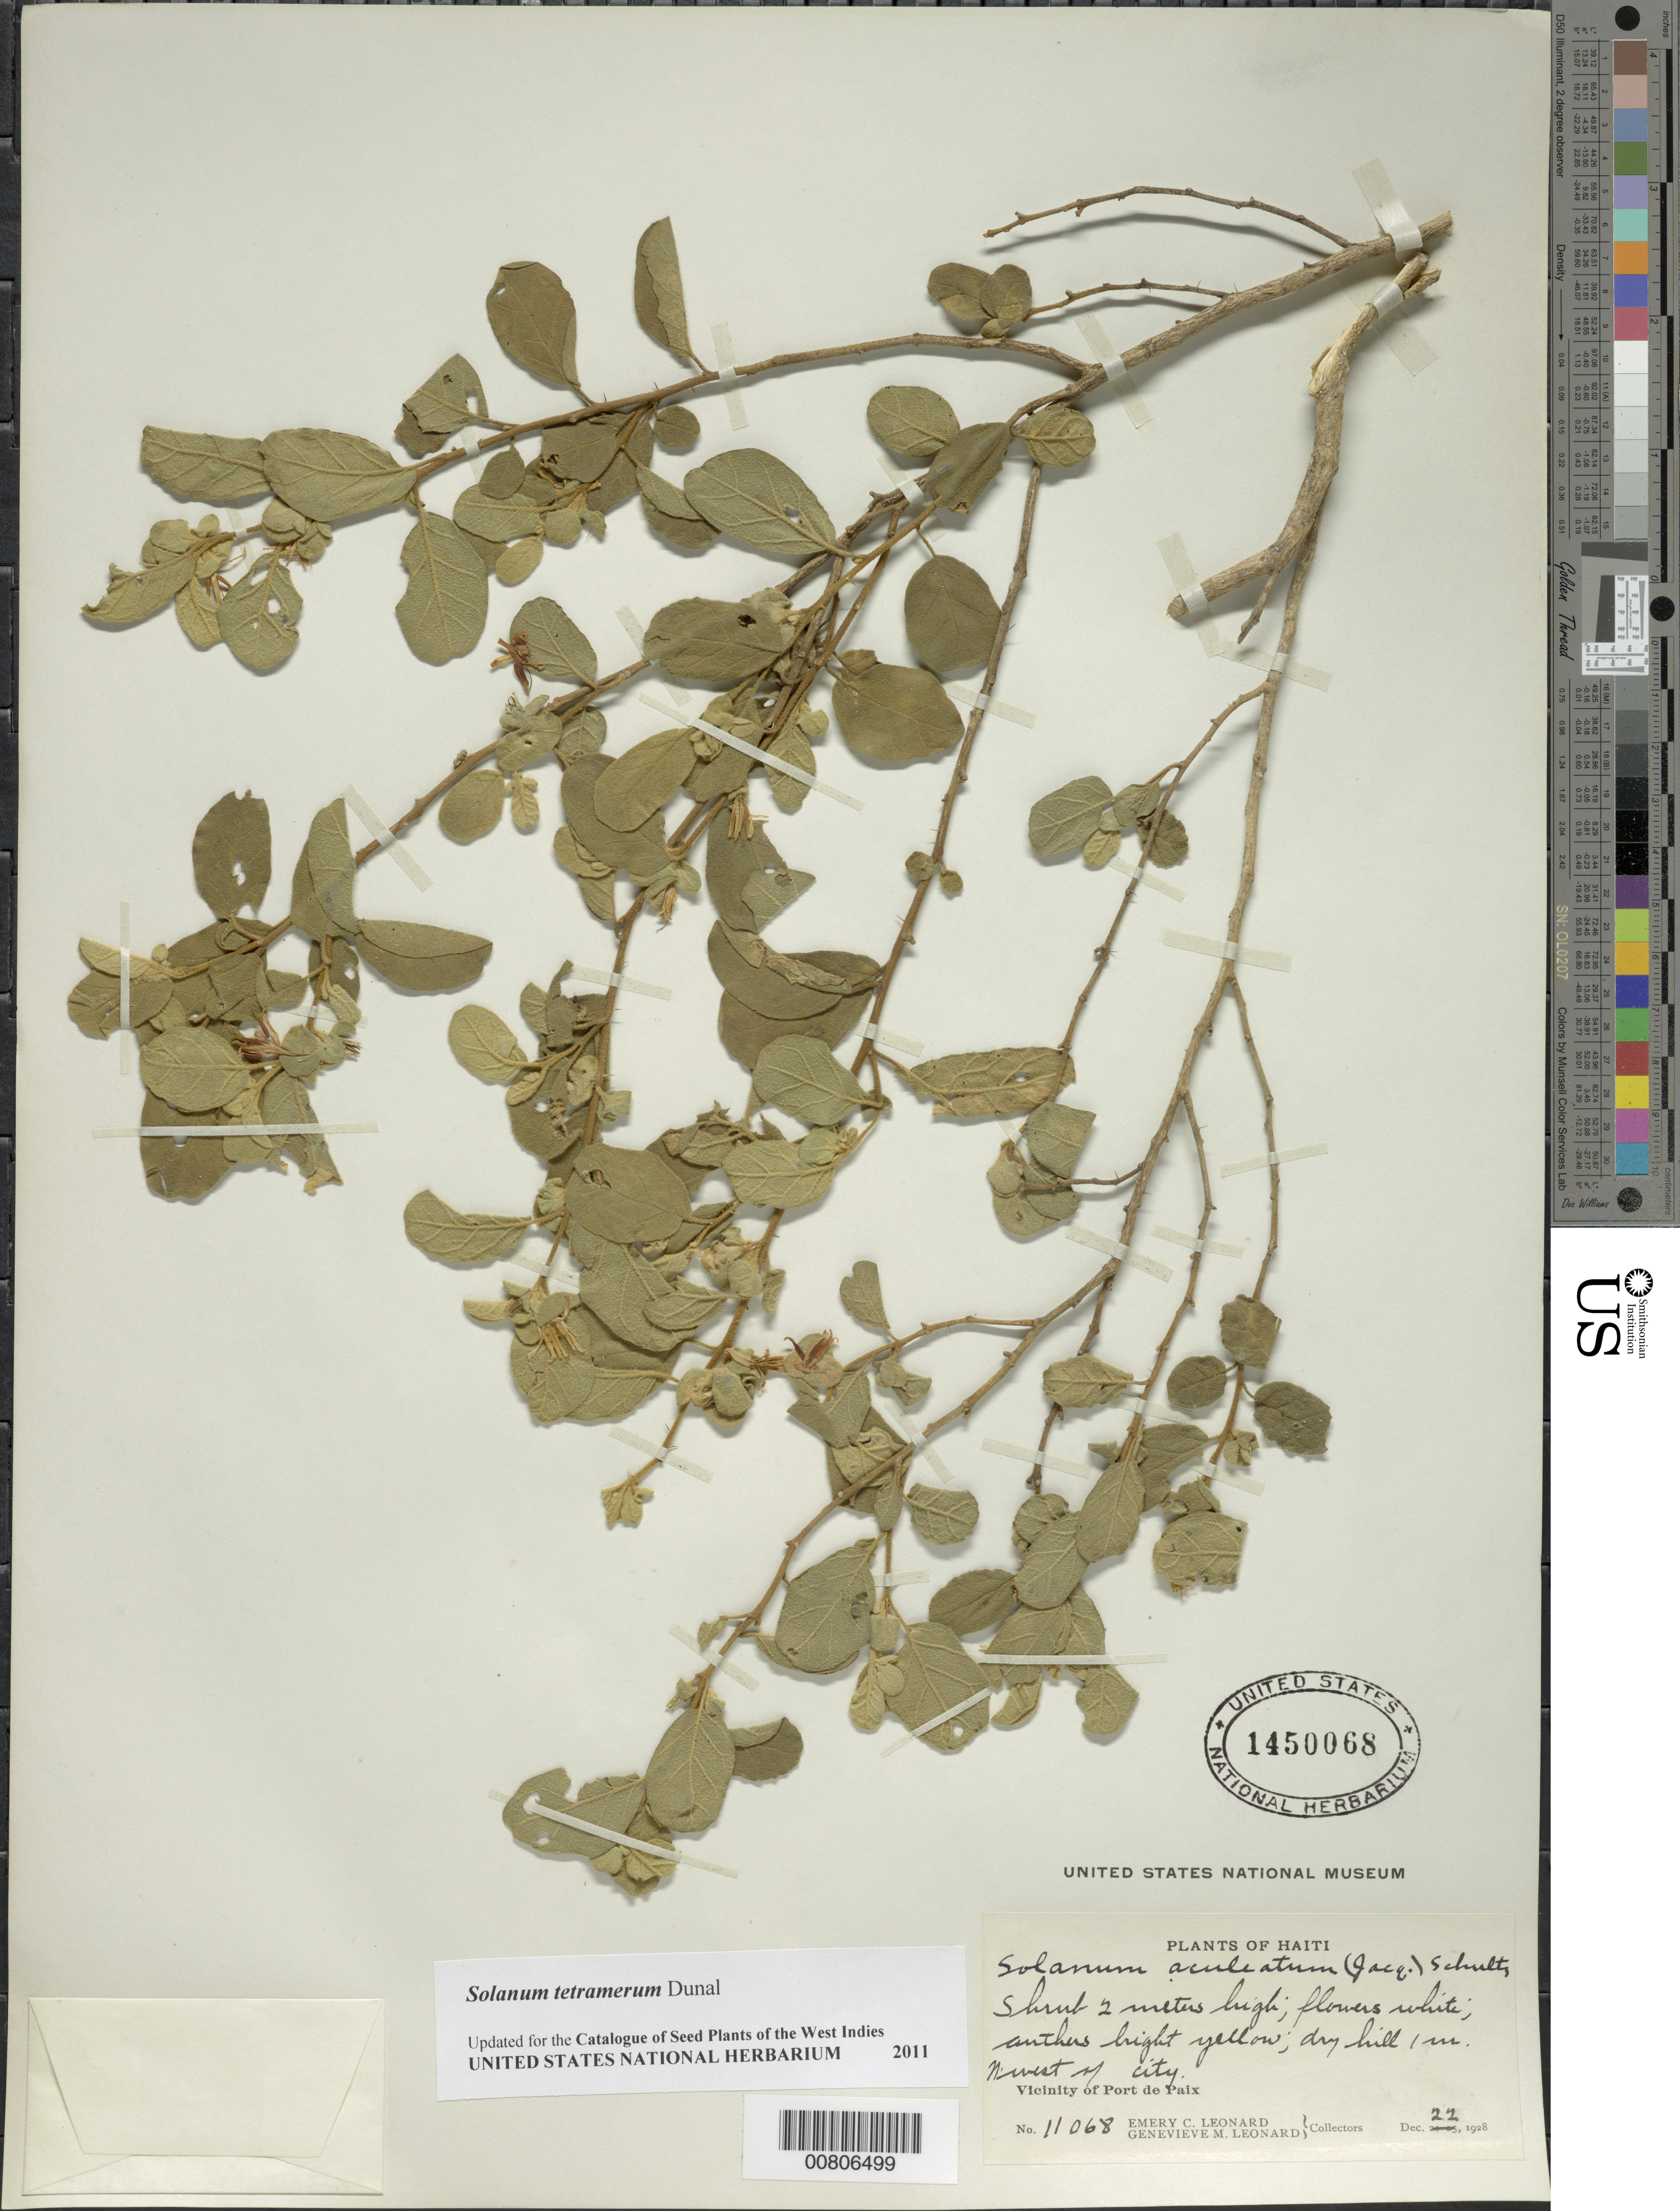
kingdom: Plantae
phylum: Tracheophyta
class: Magnoliopsida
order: Solanales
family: Solanaceae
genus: Solanum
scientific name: Solanum aquartia var. aquartia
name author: Dunal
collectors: E. C. Leonard & G. M. Leonard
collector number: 11068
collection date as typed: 22 Dec 1928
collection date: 1928-12-22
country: Haiti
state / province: Nord-Ouest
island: Hispaniola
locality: Vicinity of Port de Paix, 1 m NW of city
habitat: Dry hill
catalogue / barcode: US 1450068